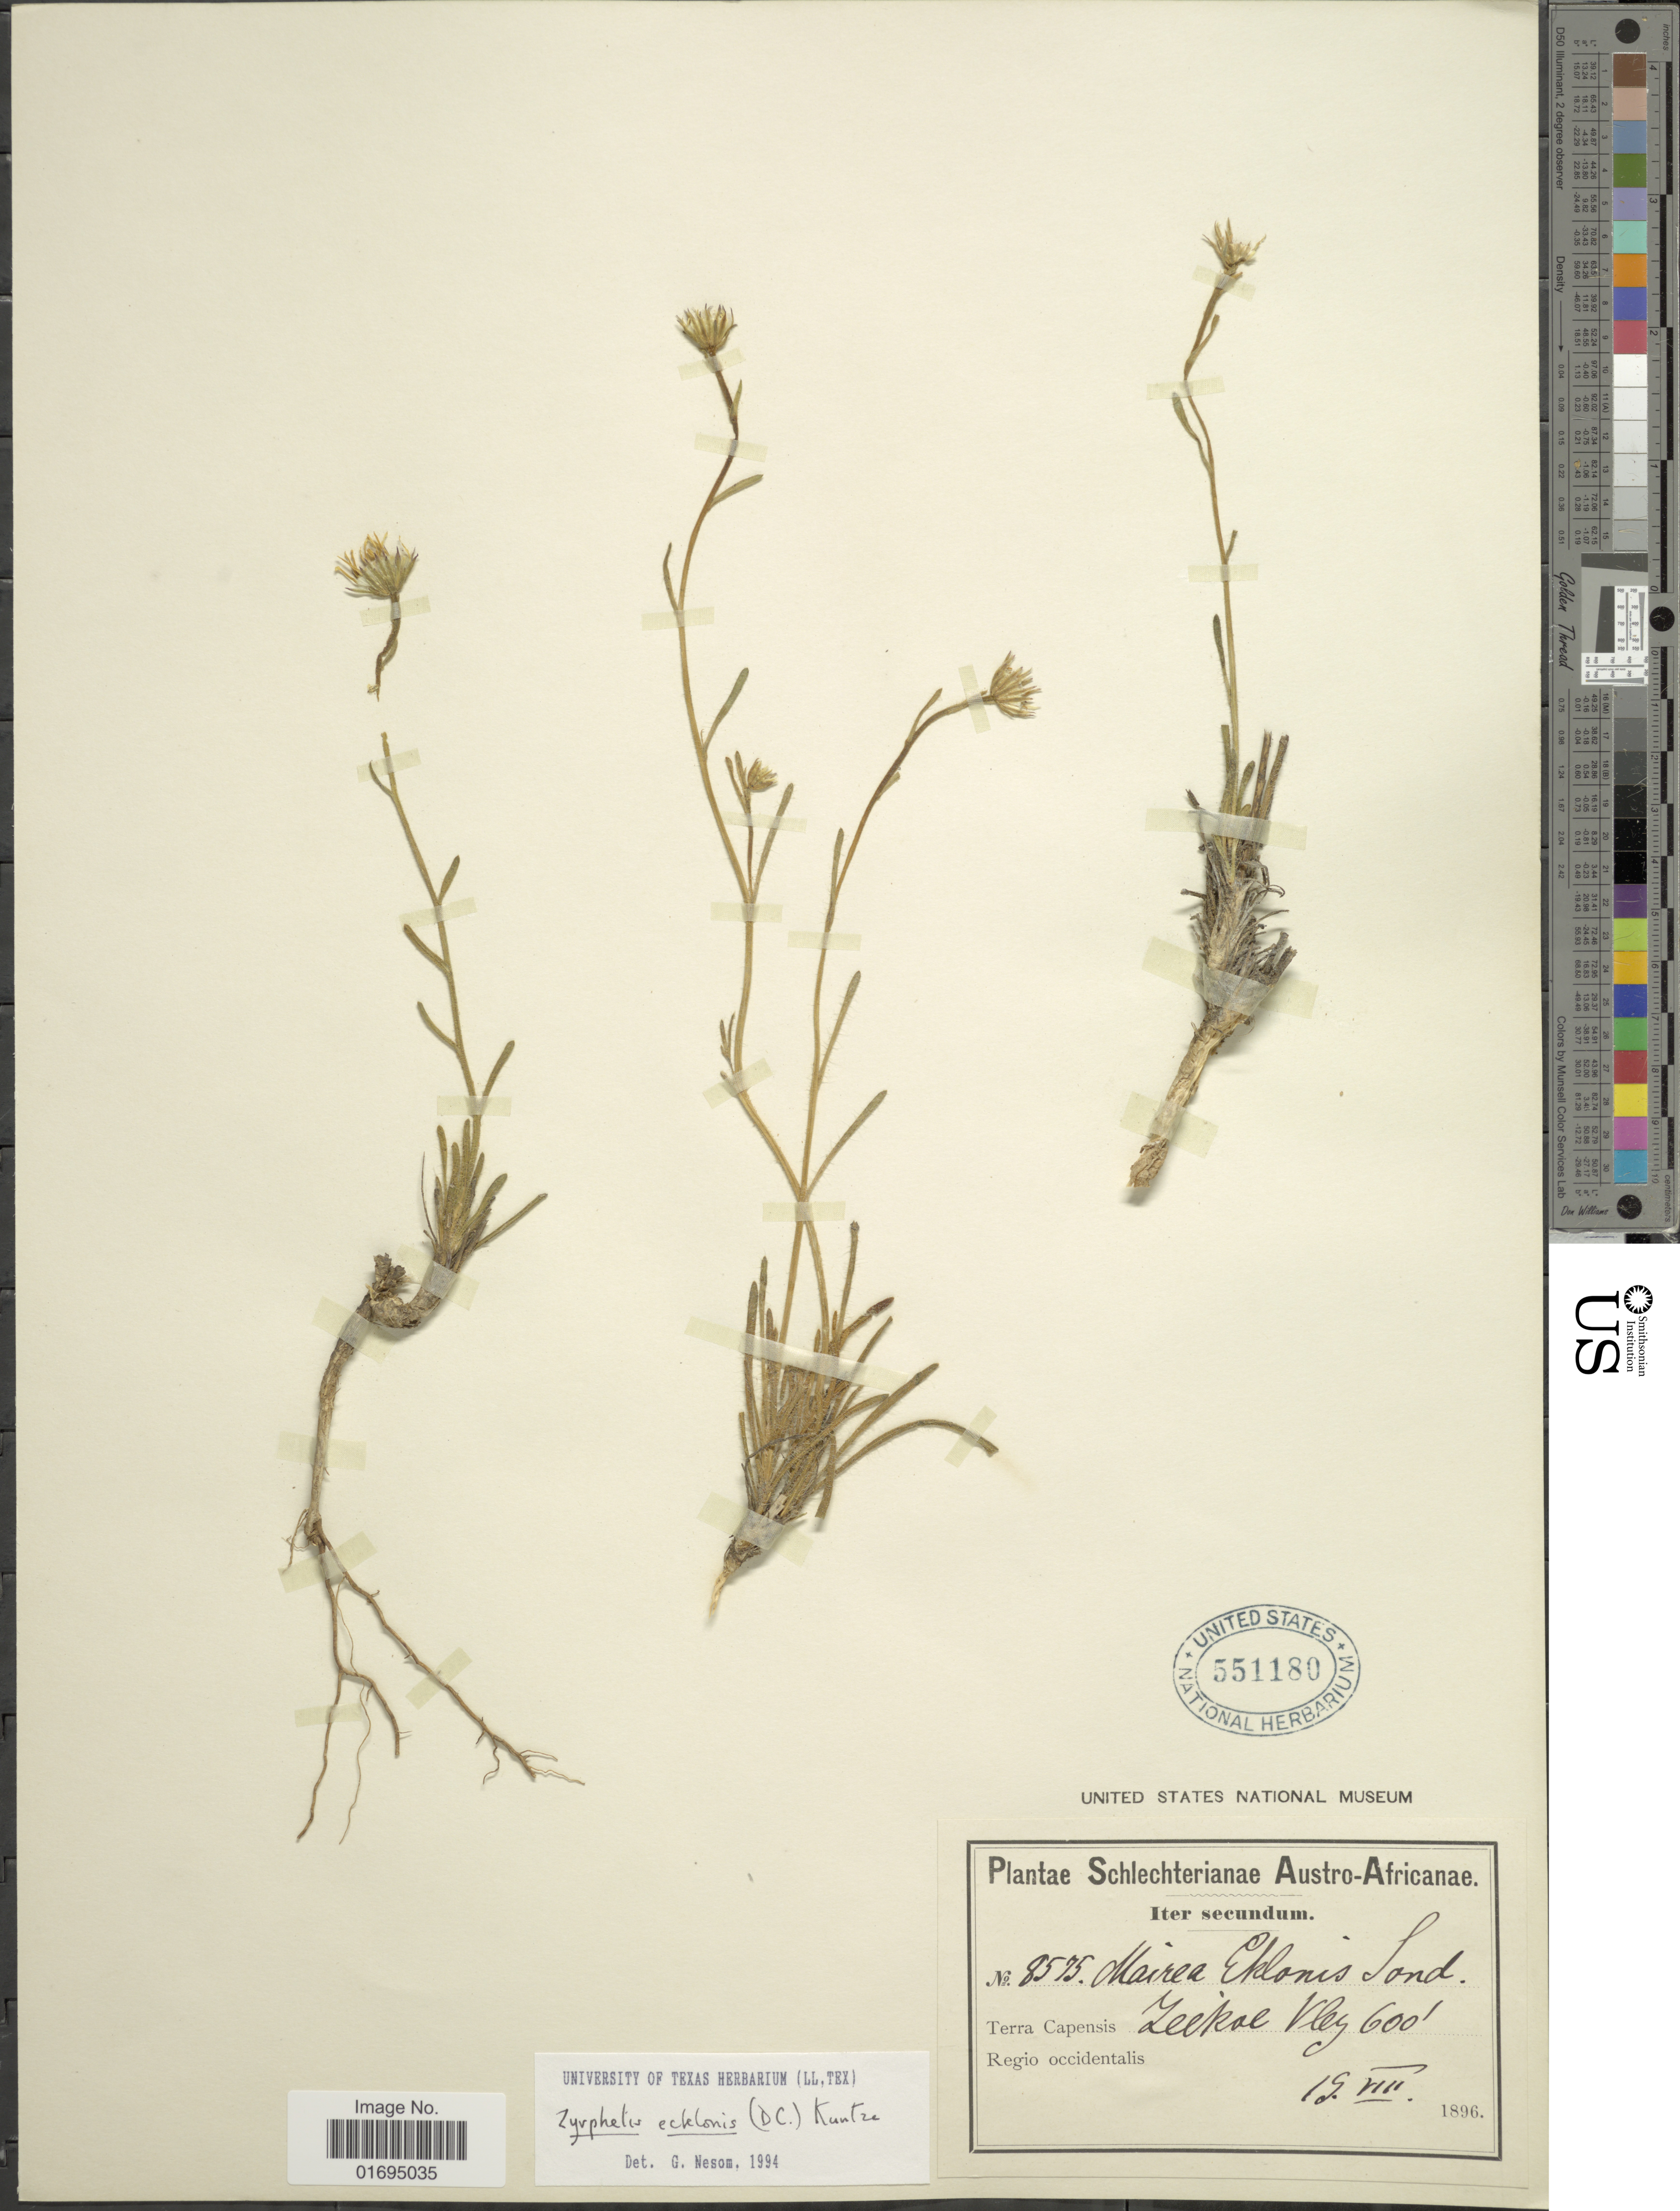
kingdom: Plantae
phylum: Tracheophyta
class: Magnoliopsida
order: Asterales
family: Asteraceae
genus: Zyrphelis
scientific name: Zyrphelis ecklonis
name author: (DC.) Kuntze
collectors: Schlechter, --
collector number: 8575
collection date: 1896-08-19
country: South Africa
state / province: Western Cape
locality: Austro-Africanae, Terra Capensis, Zeekoevlei, Regio occidentalis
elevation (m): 183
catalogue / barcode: US 551180